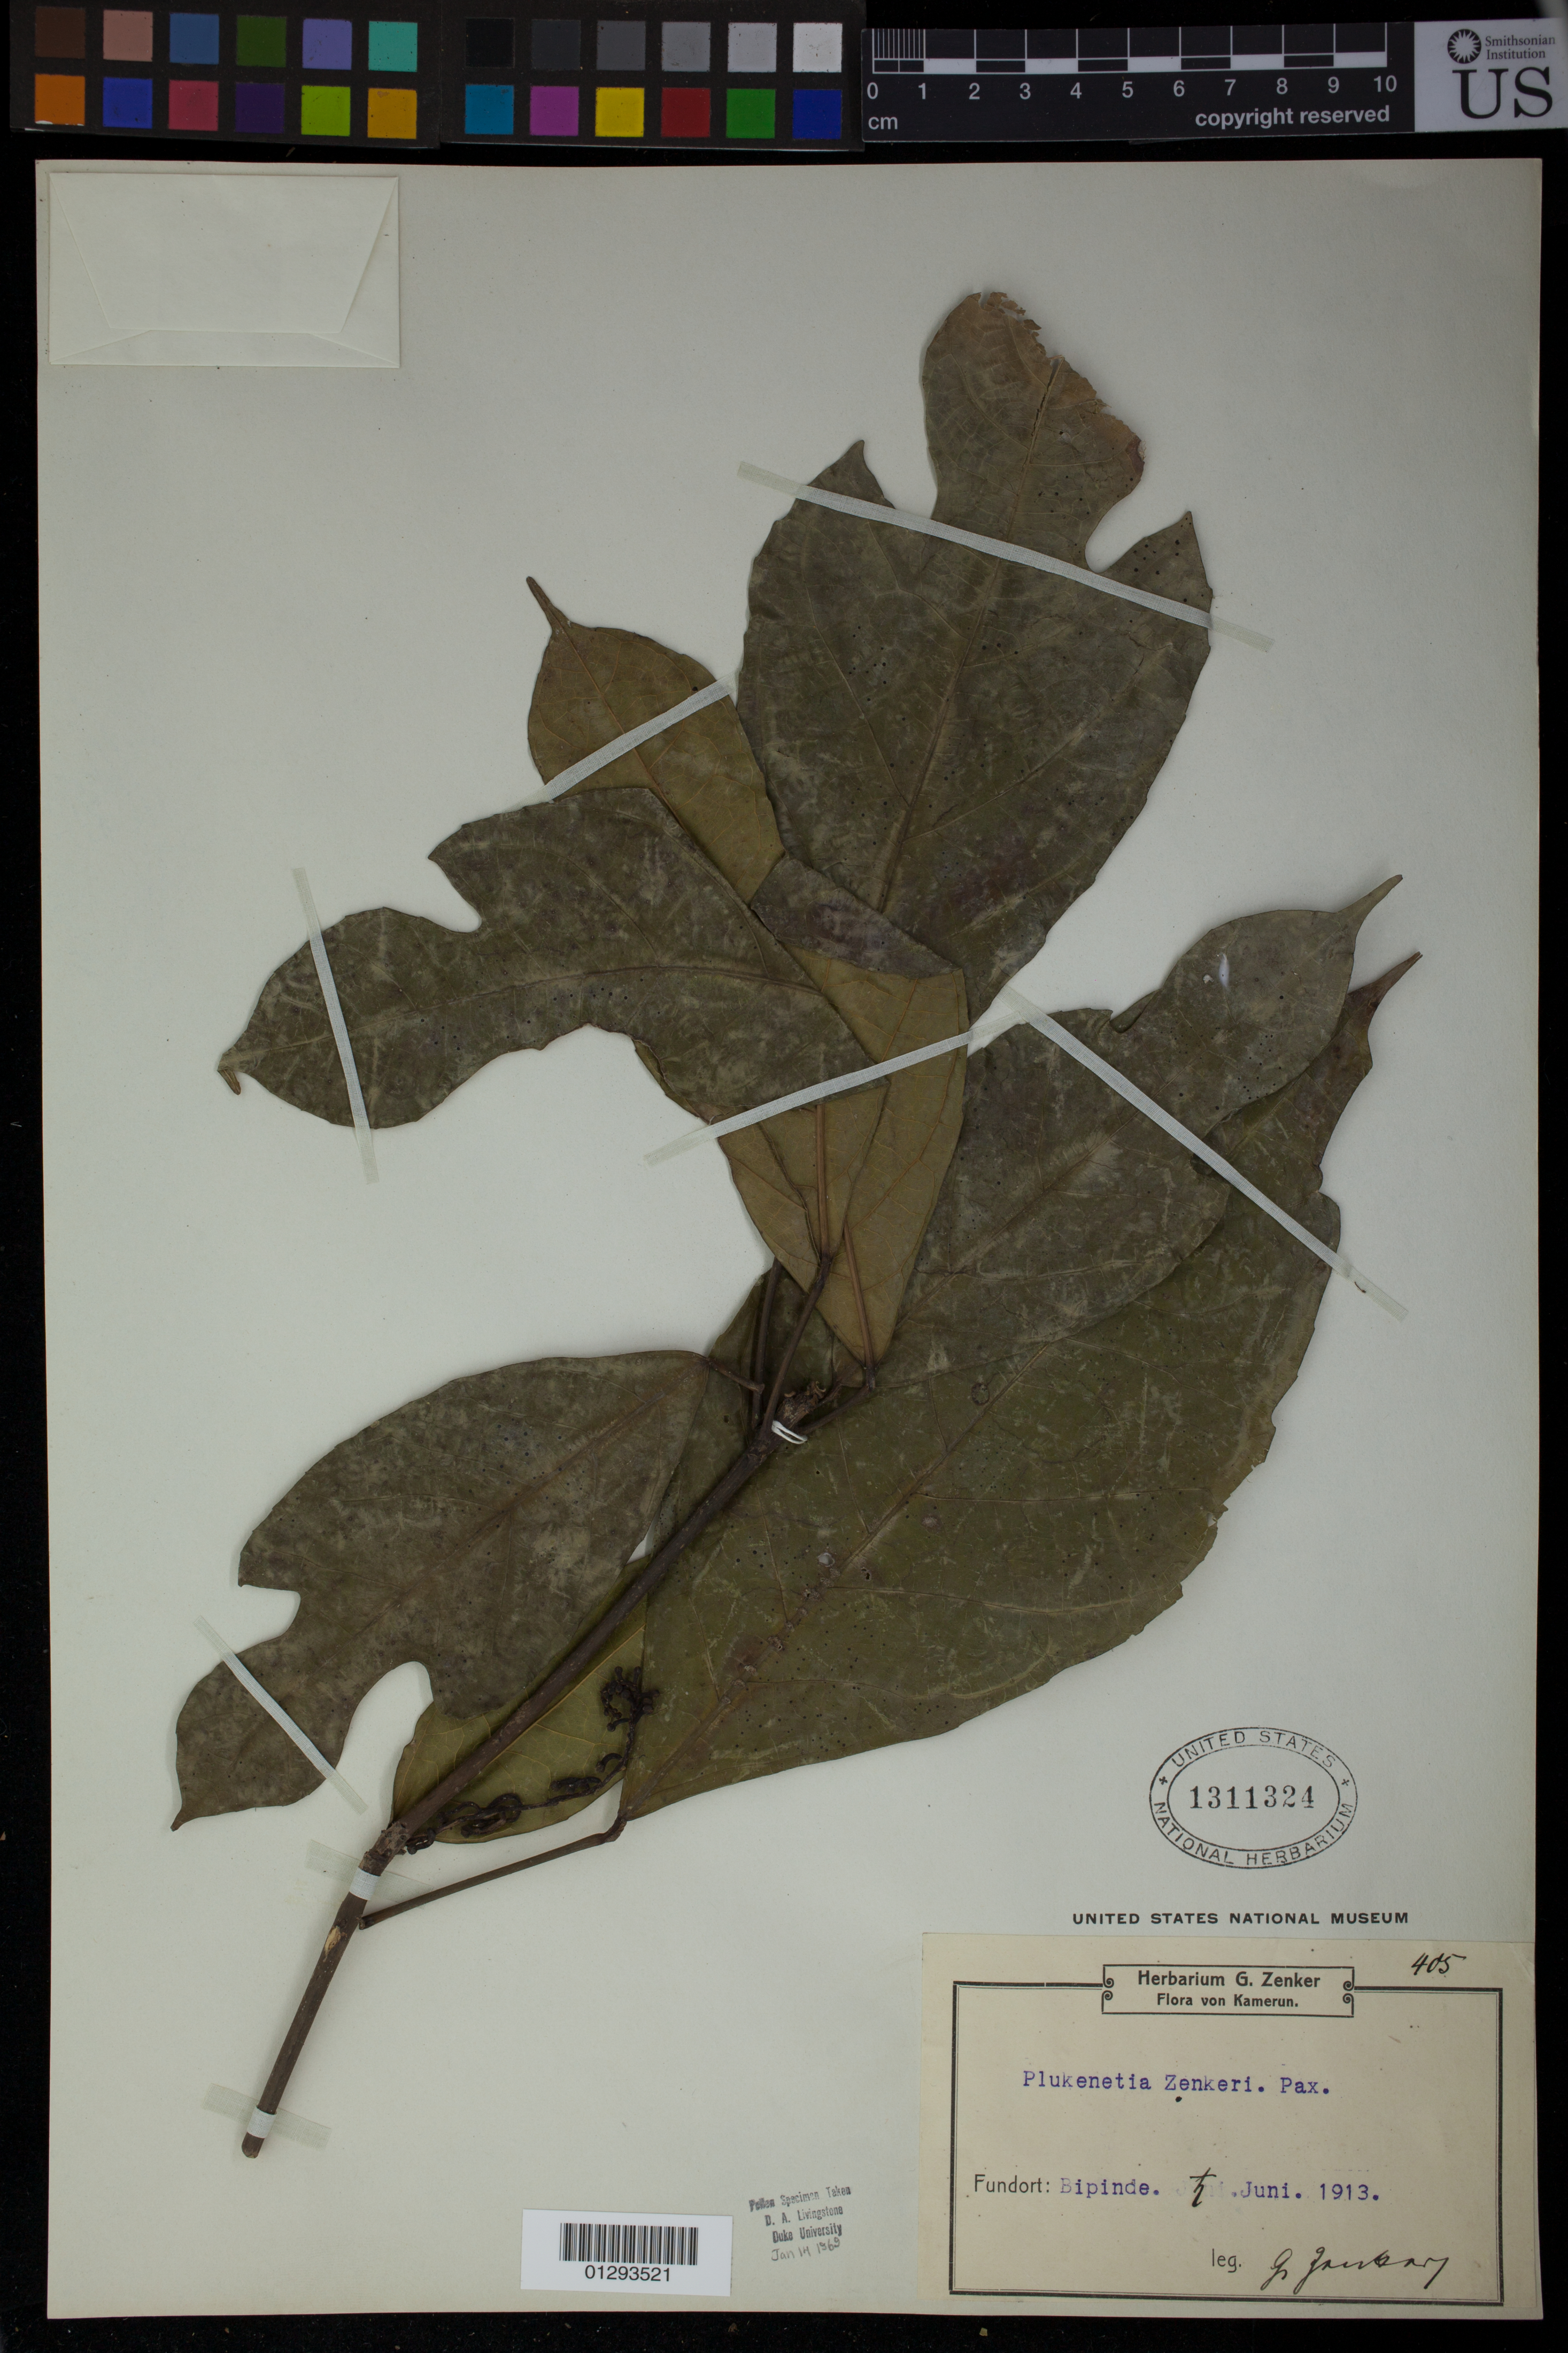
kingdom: Plantae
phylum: Tracheophyta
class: Magnoliopsida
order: Malpighiales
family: Euphorbiaceae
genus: Hamilcoa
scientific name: Hamilcoa zenkeri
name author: (Pax) Prain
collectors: G. A. Zenker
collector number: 405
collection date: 1913-06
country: Cameroon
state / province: Sud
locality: Bipinde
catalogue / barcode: US 1311324